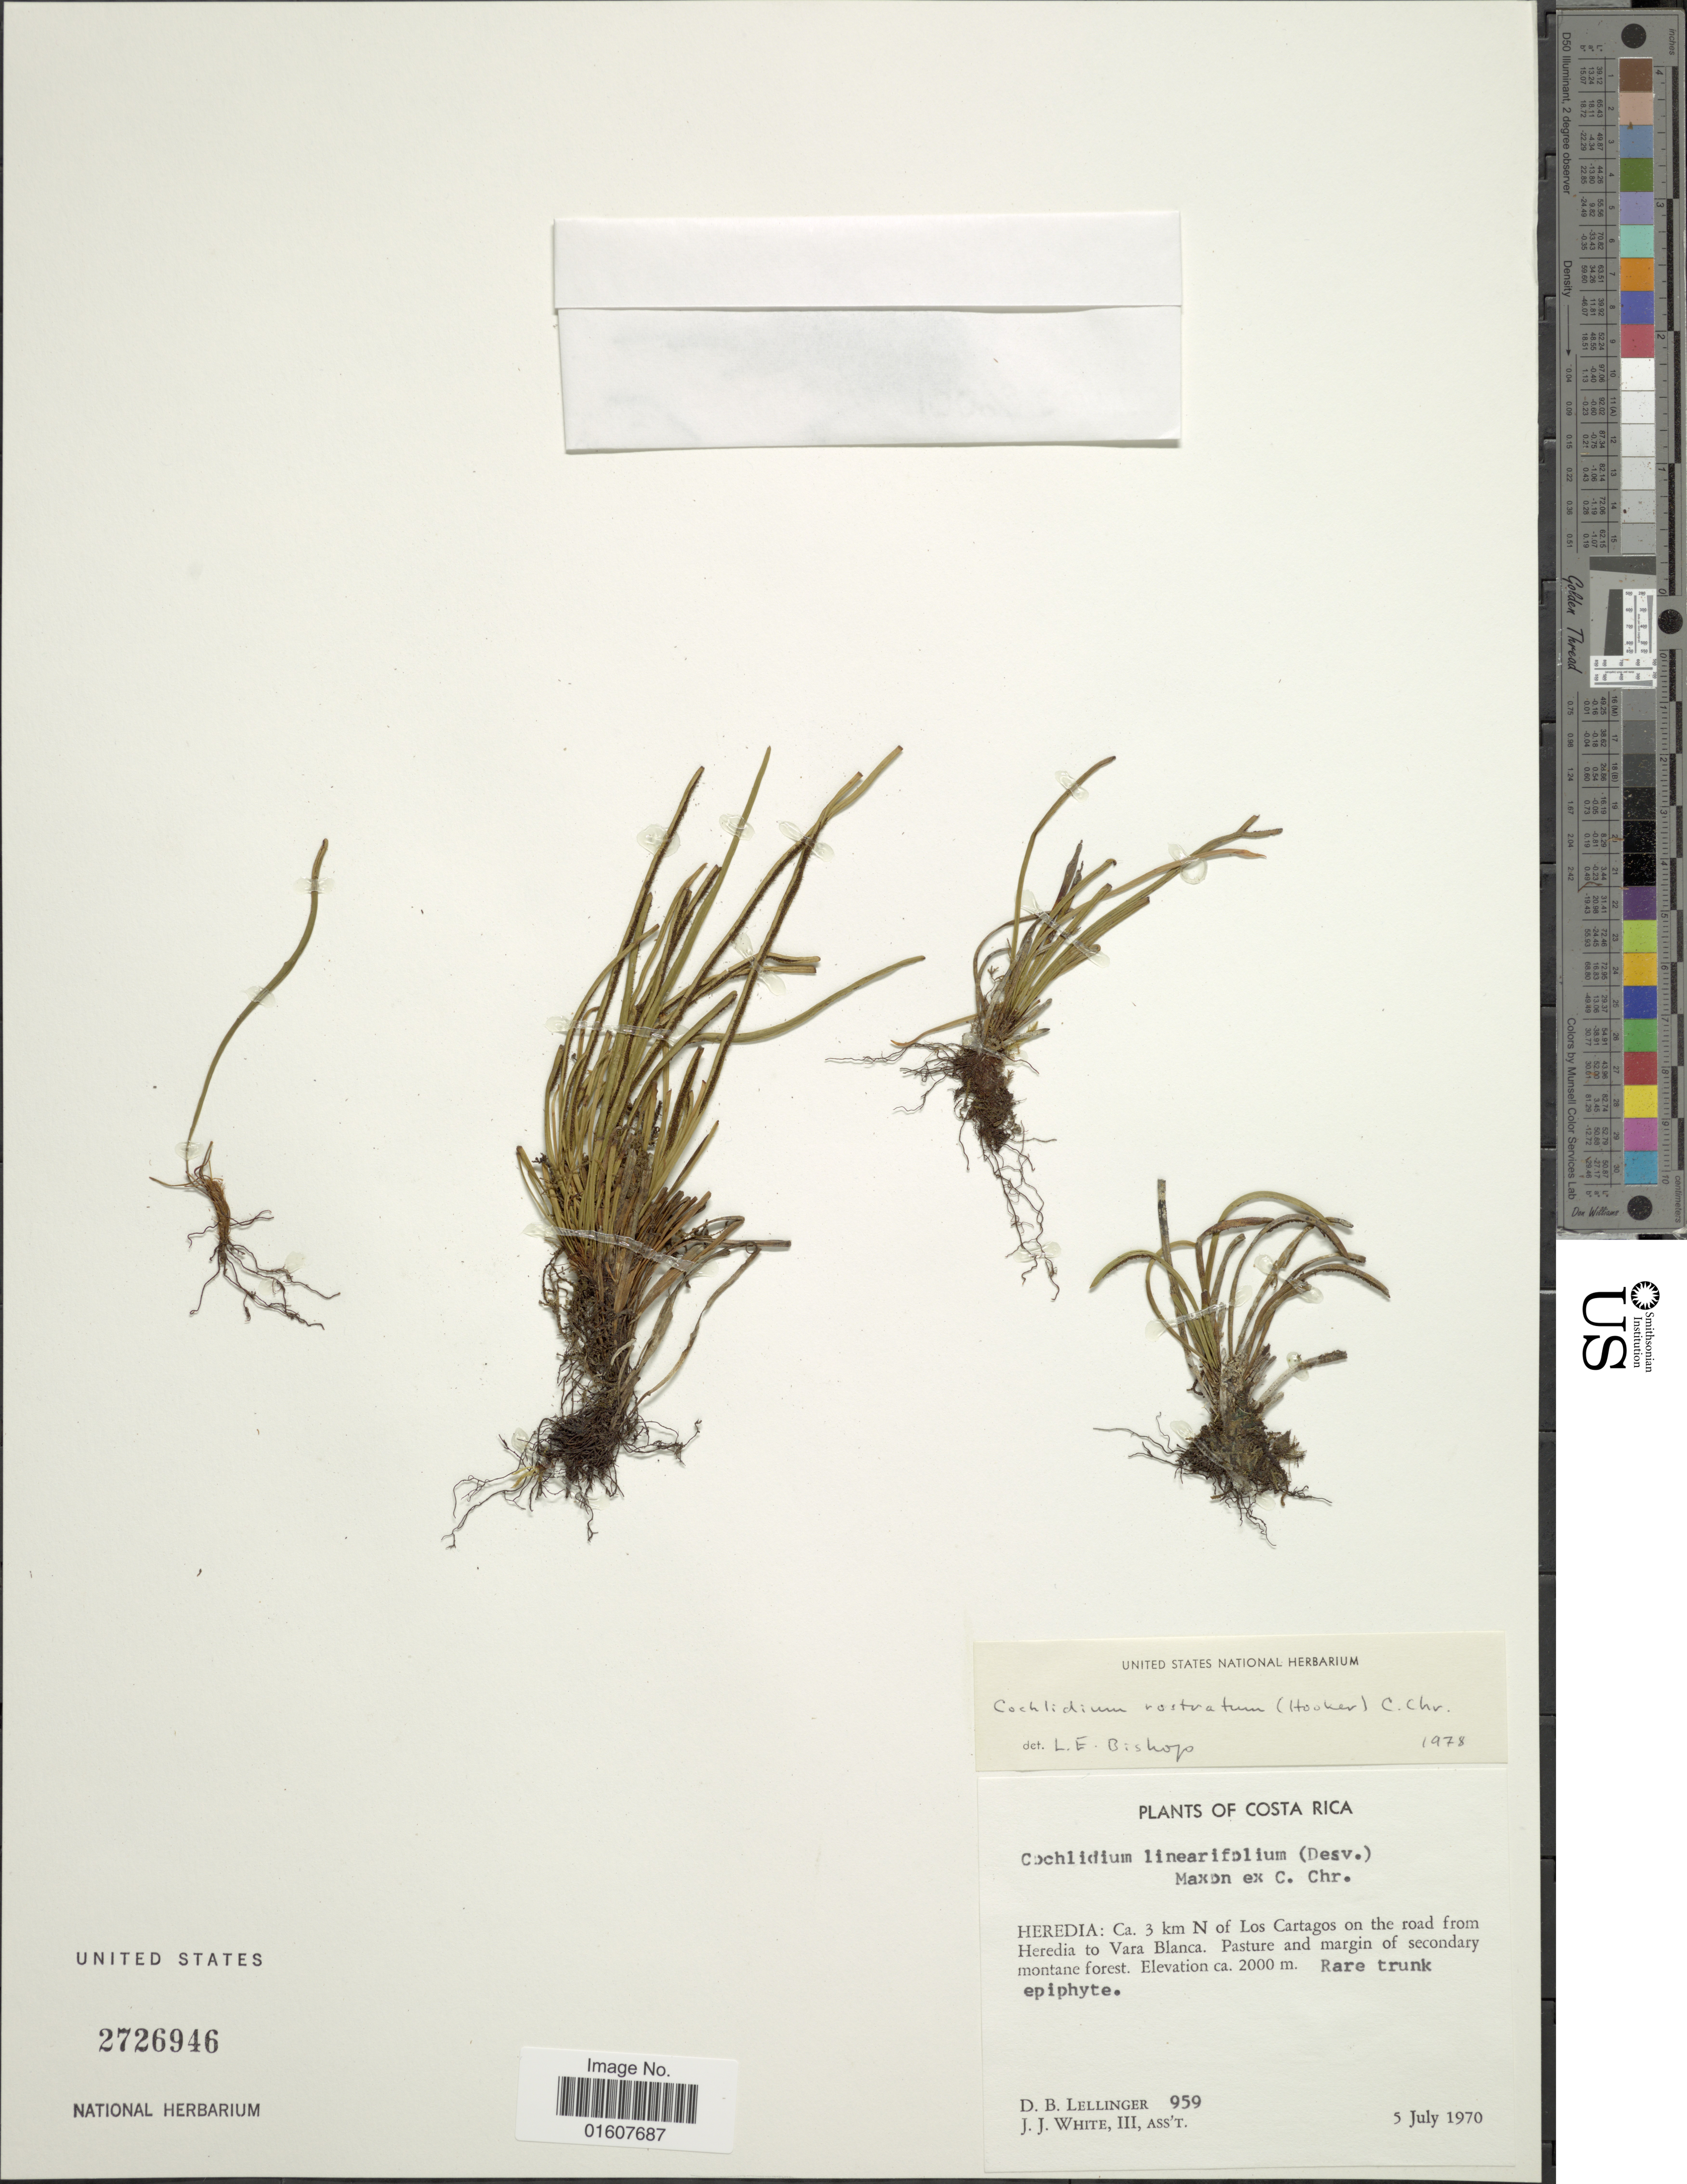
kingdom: Plantae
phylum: Tracheophyta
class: Polypodiopsida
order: Polypodiales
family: Polypodiaceae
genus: Cochlidium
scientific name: Cochlidium rostratum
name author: (Hook.) Maxon ex C. Chr.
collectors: D. B. Lellinger & J. J. White III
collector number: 959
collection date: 1970-07-05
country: Costa Rica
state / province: Heredia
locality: Ca. 3 km N of Los cartagos on the road from Heredia to Vara Blanca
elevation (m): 2000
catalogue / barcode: US 2726946